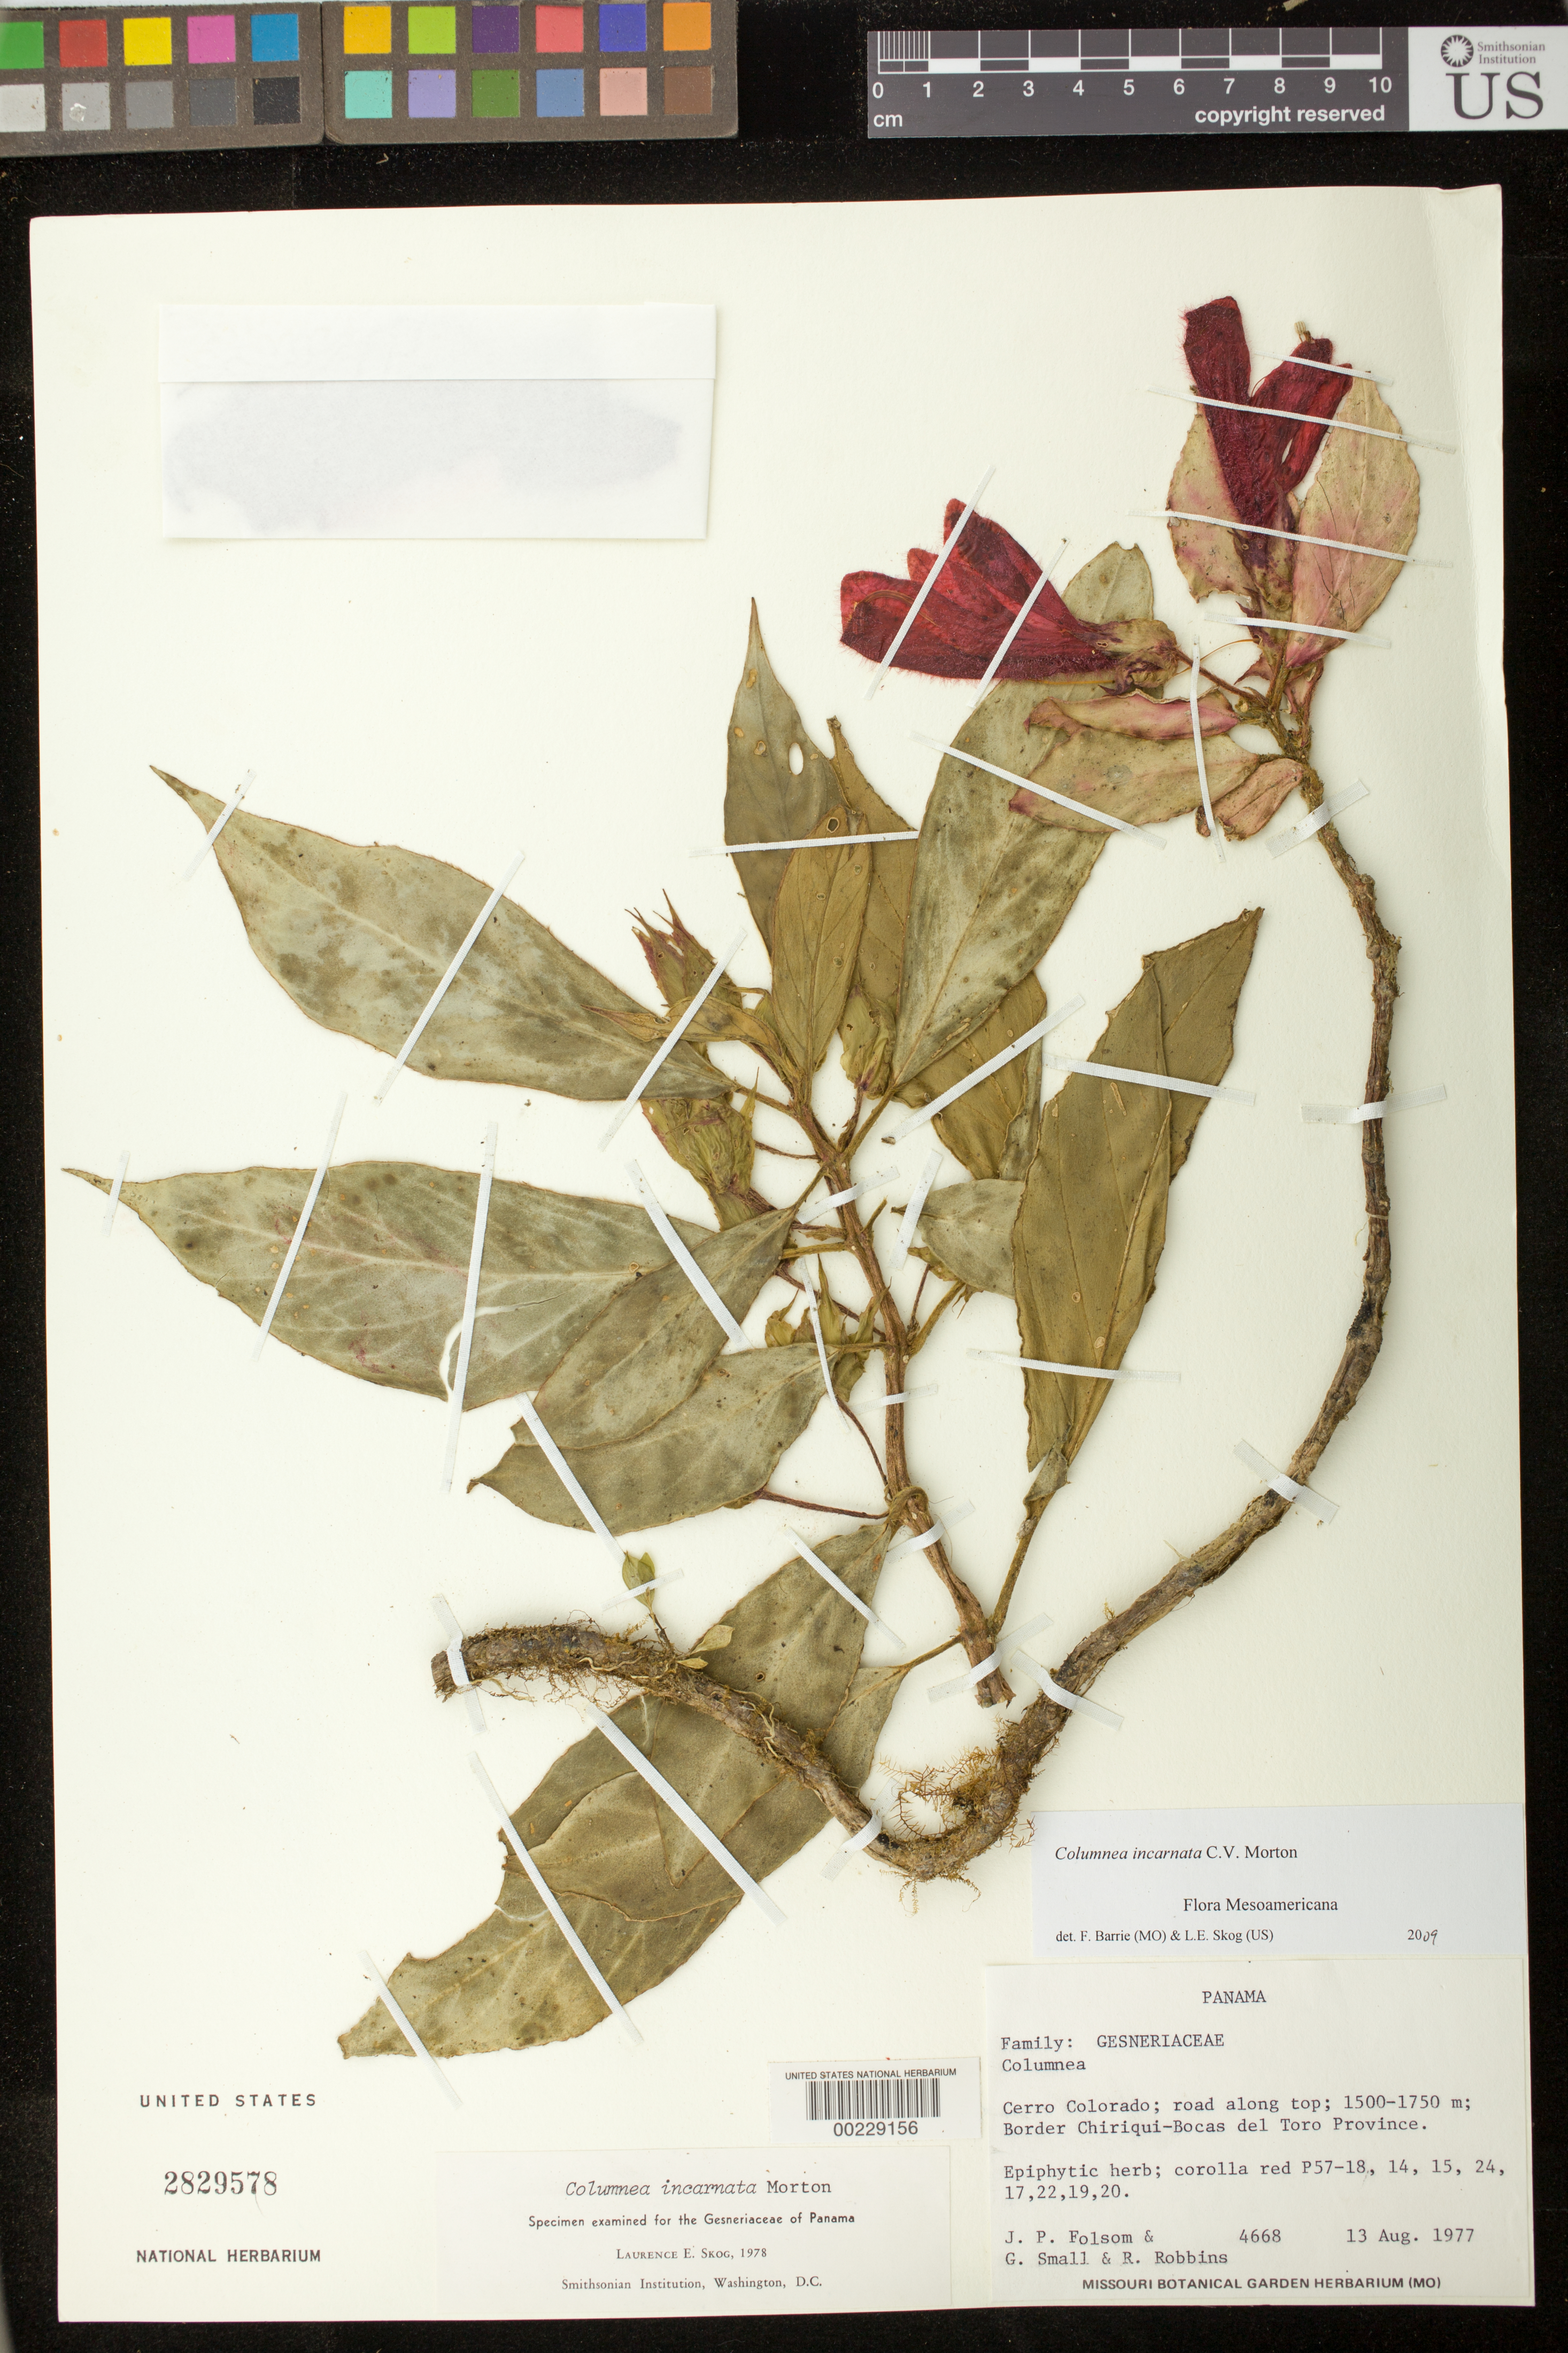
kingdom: Plantae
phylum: Tracheophyta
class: Magnoliopsida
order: Lamiales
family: Gesneriaceae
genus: Columnea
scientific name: Columnea incarnata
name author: C.V. Morton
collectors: J. P. Folsom, G. Small & R. Robbins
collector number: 4668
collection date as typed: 13 Aug 1977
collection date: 1977-08-13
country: Panama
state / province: Bocas del Toro / Chiriquí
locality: Cerro Colorado, road along top, border Chiriqui-Bocas del Toro province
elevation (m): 1500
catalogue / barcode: US 2829578